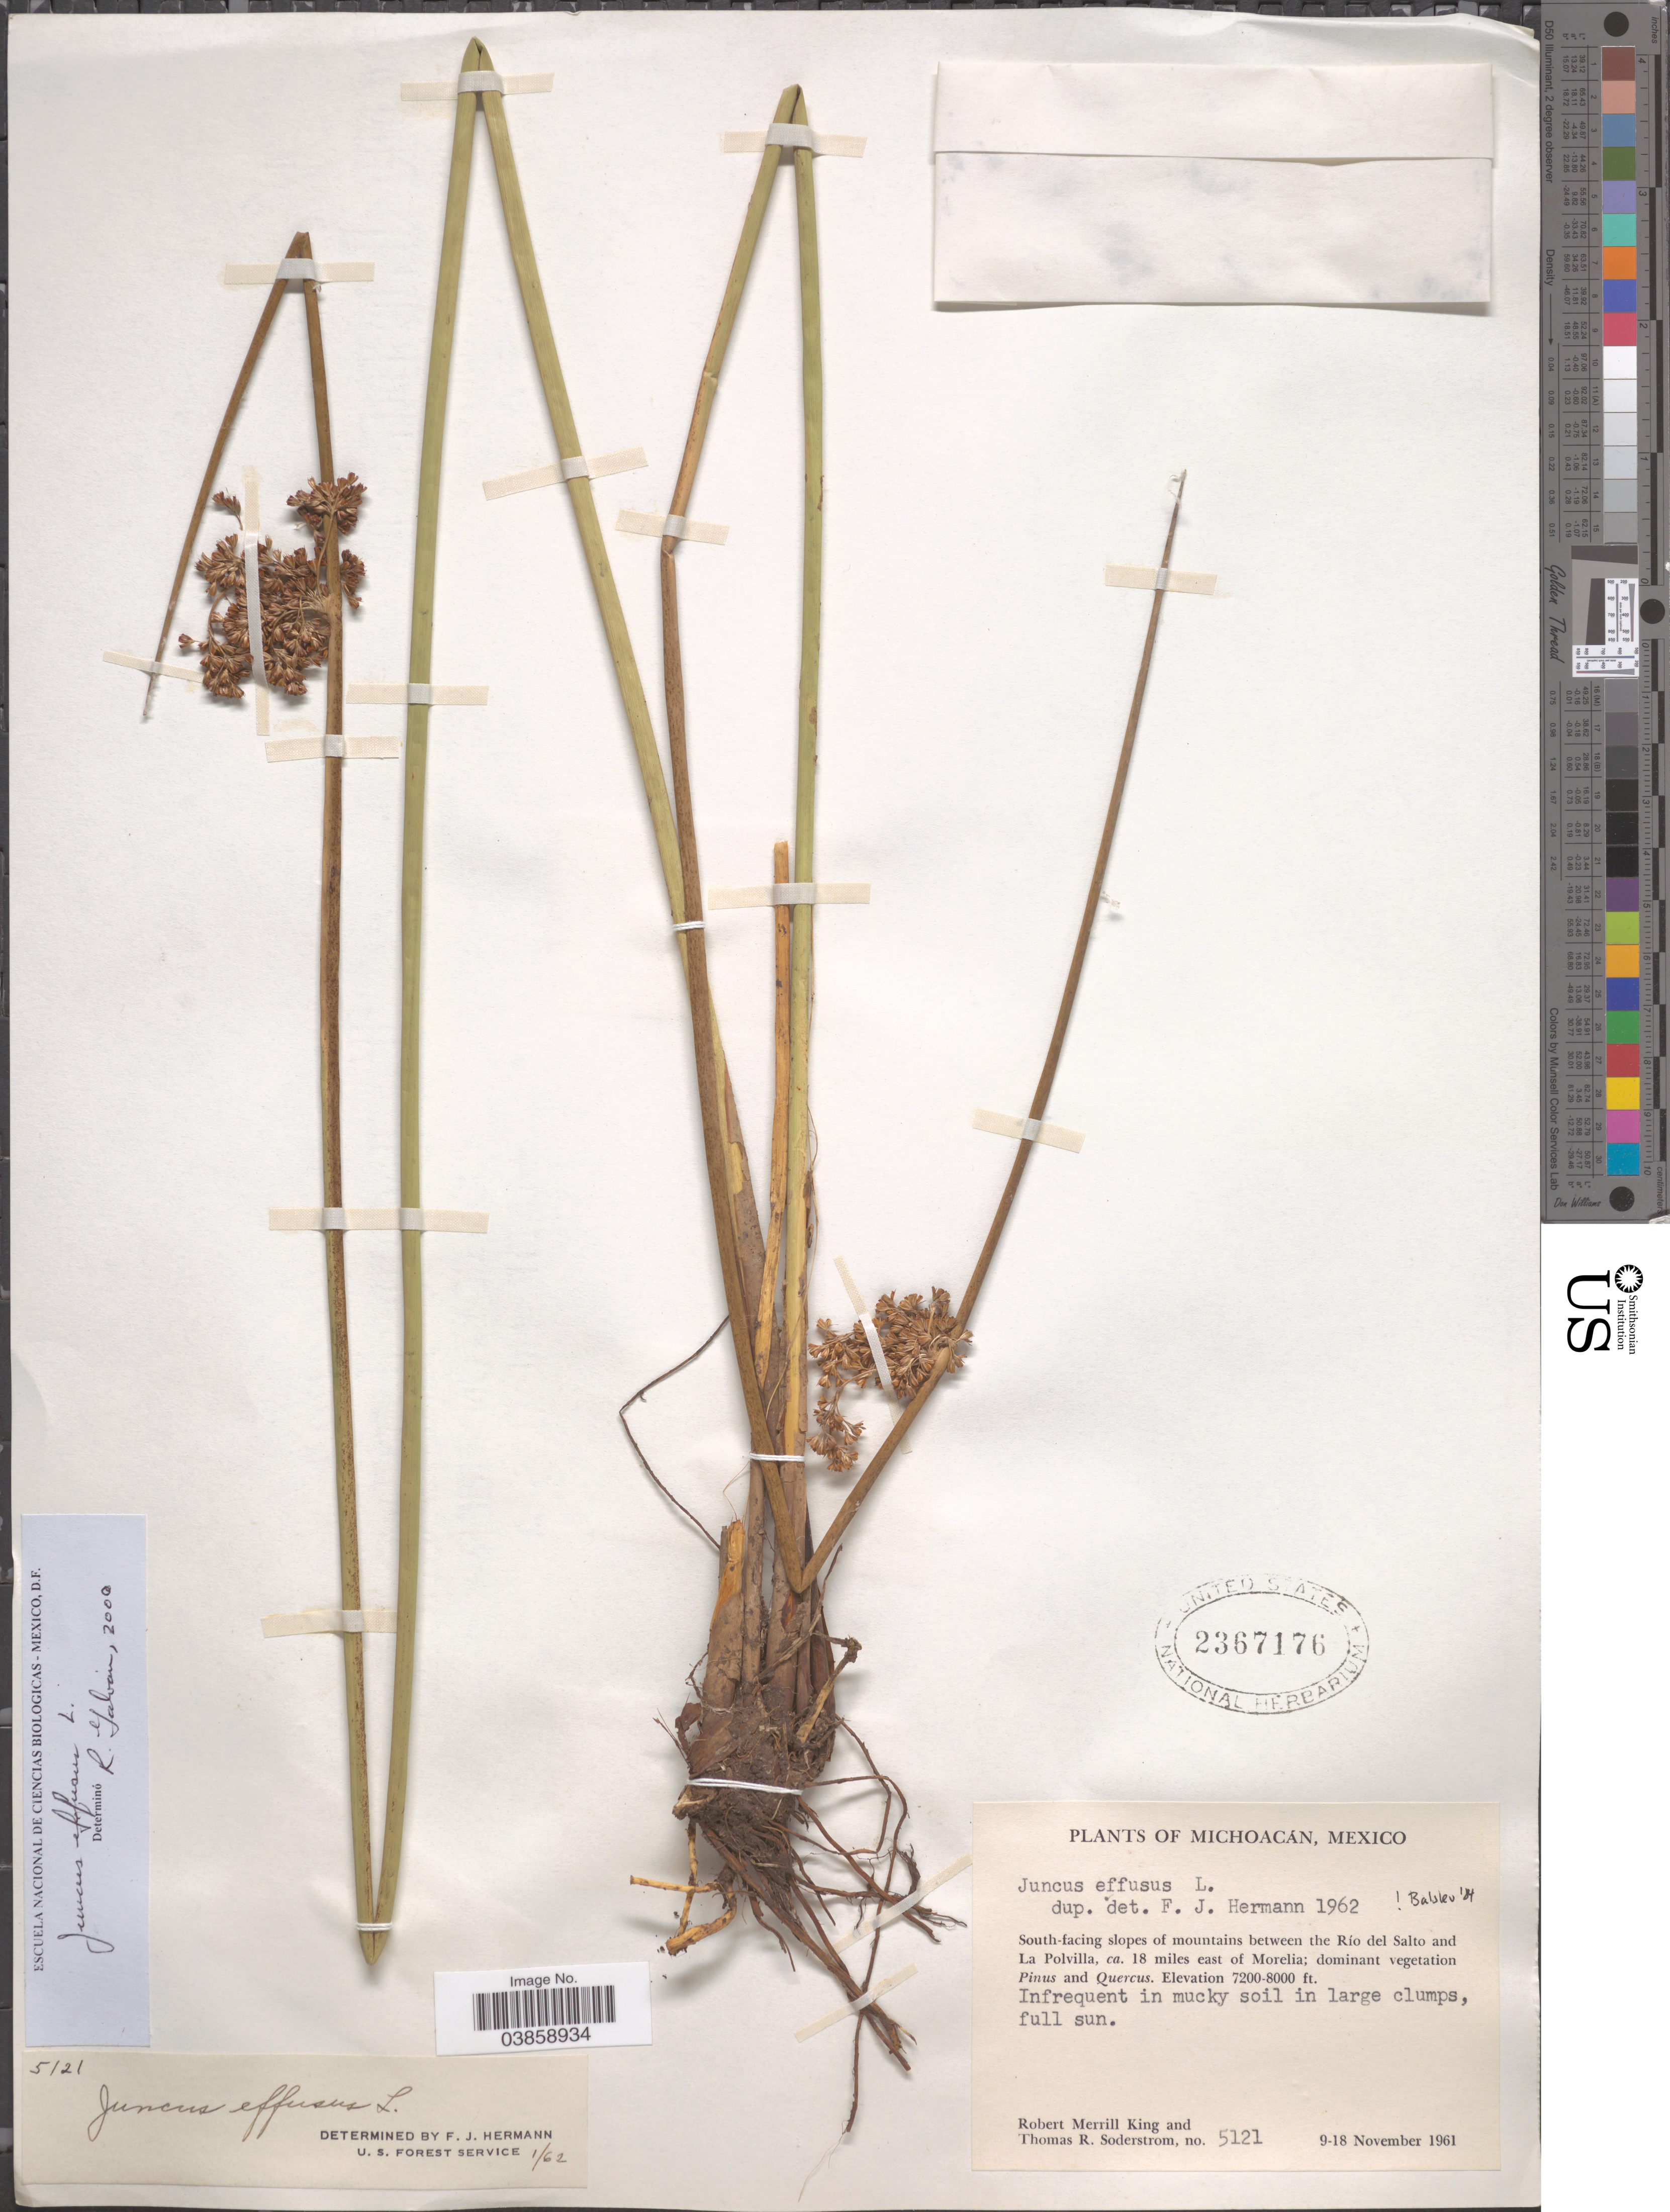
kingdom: Plantae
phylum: Tracheophyta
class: Liliopsida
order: Poales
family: Juncaceae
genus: Juncus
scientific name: Juncus effusus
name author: L.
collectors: R. M. King & T. R. Soderstrom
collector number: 5121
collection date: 1961-11-09/1961-11-18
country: Mexico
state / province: Michoacán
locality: South-facing slopes of mountains between the Río del Salto and La Polvilla, ca. 18 miles east of Morelia.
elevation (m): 2195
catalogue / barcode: US 2367176